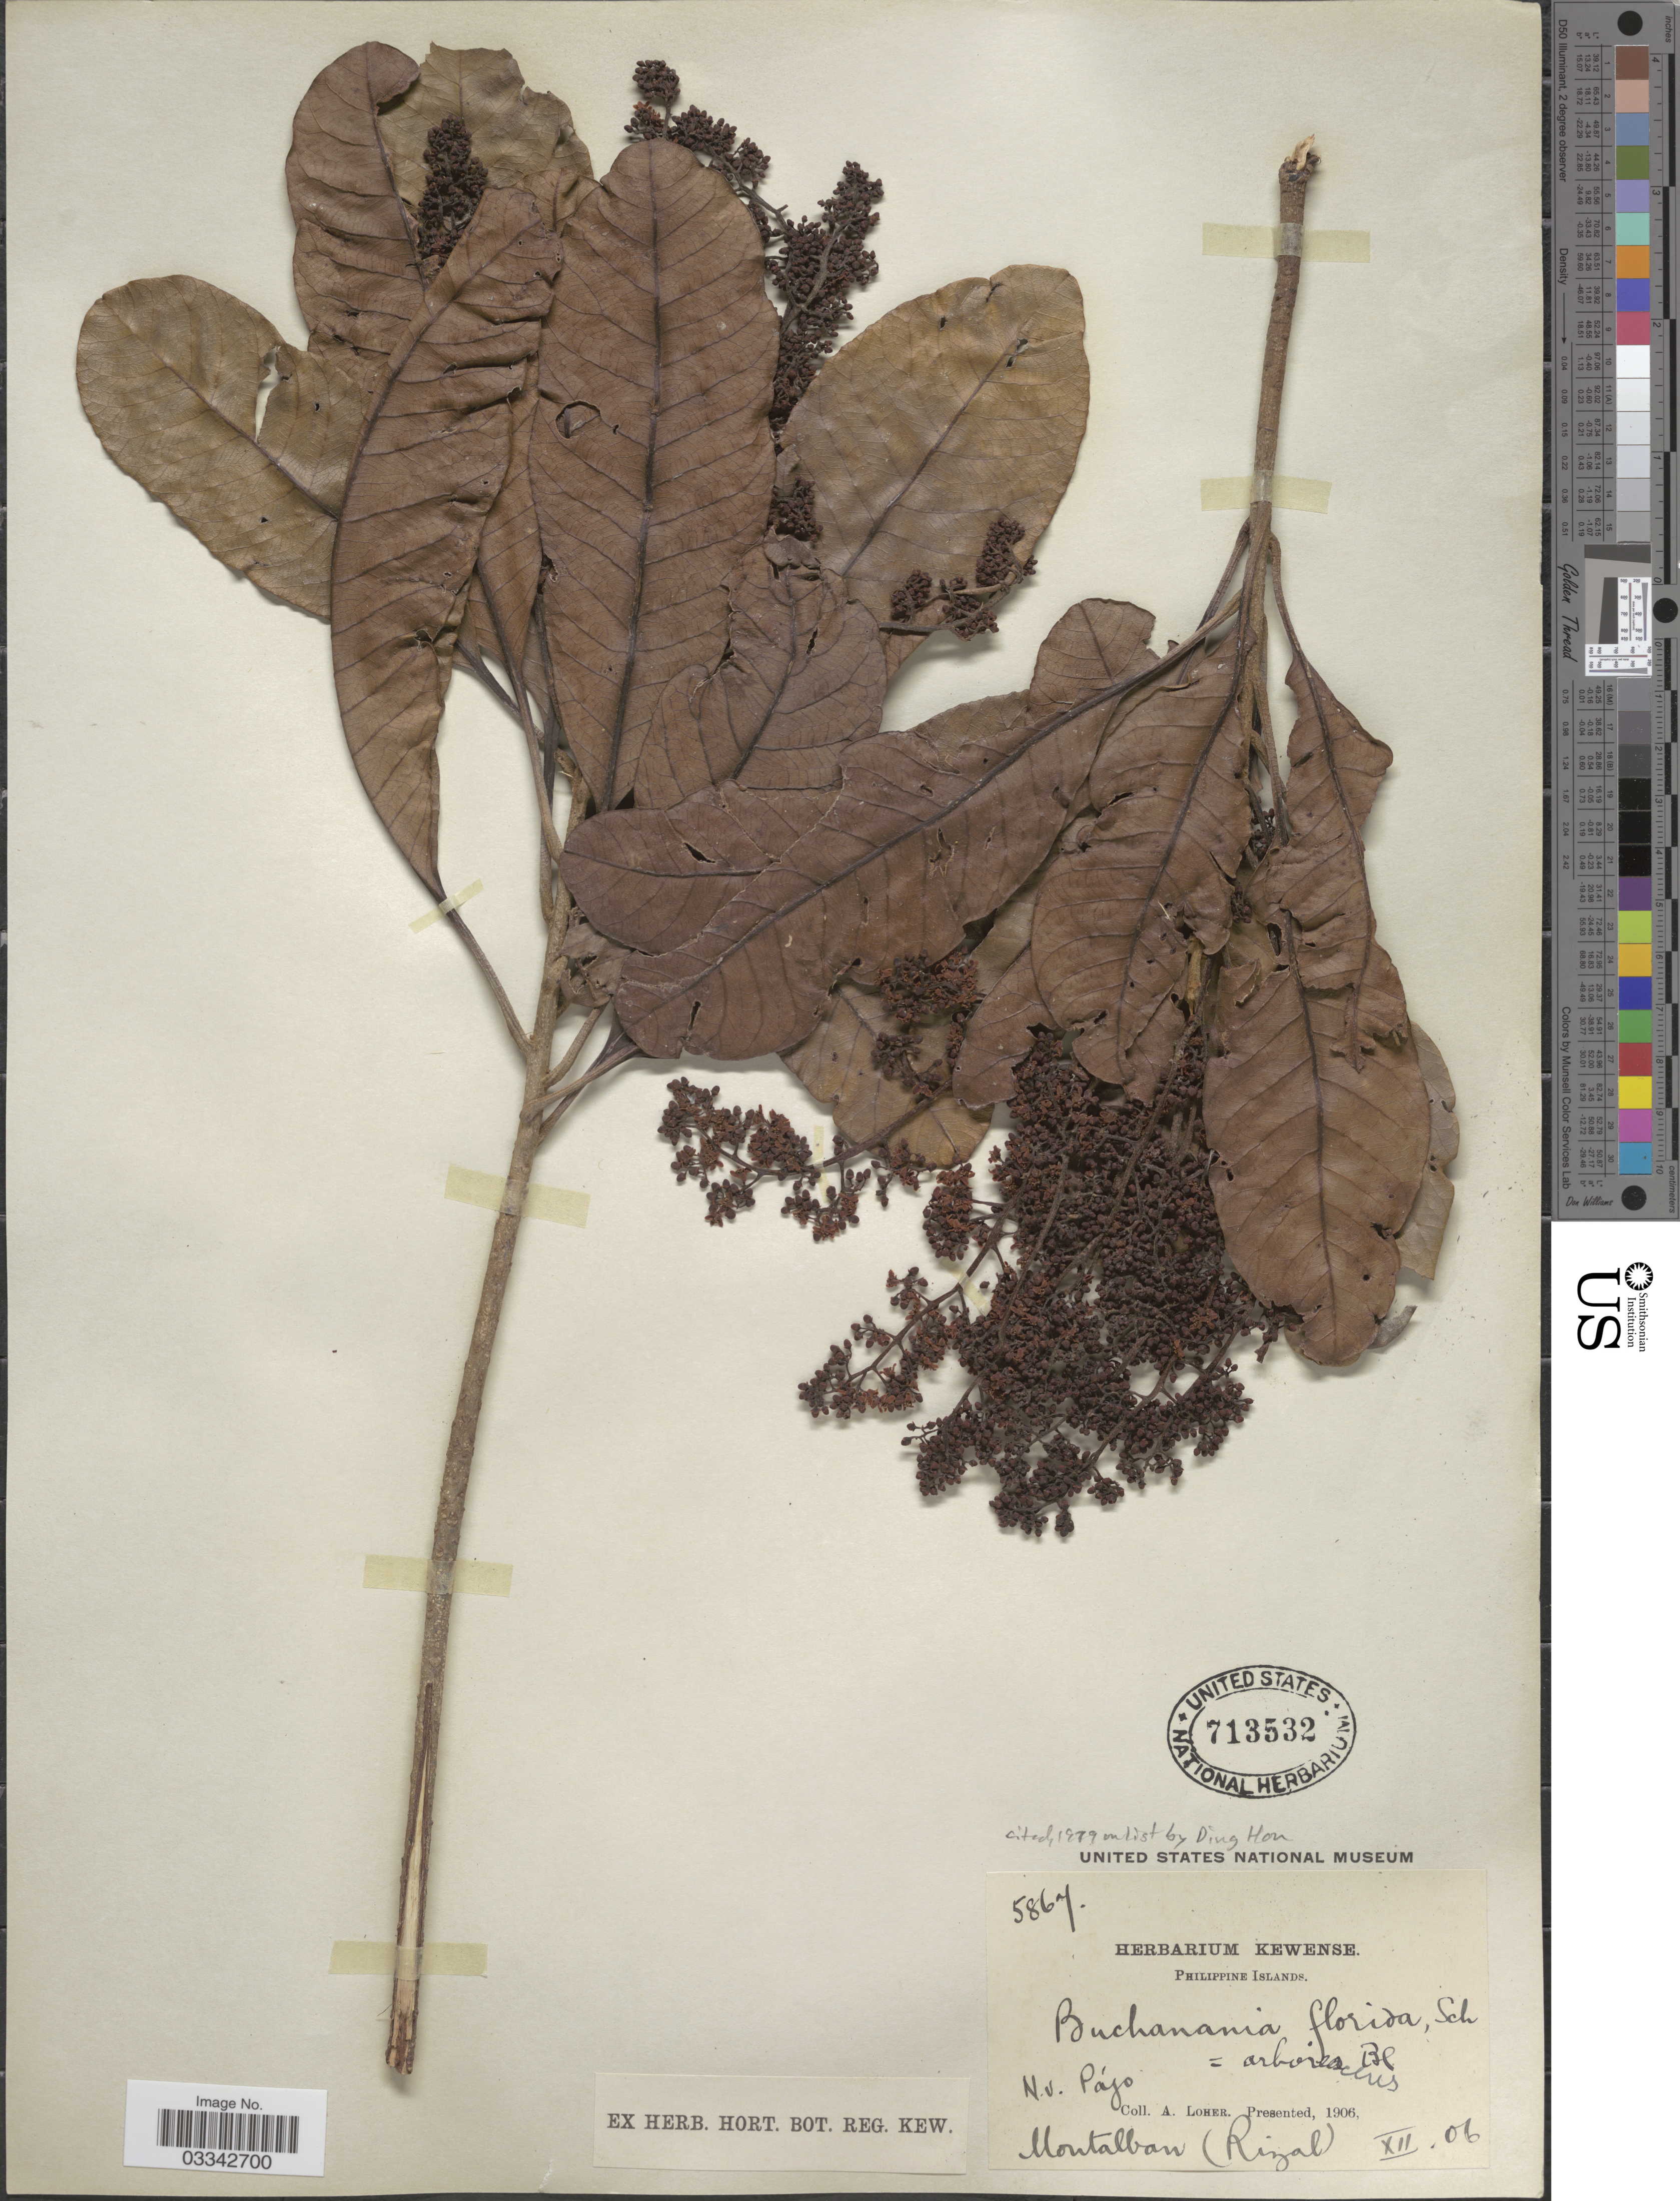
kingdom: Plantae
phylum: Tracheophyta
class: Magnoliopsida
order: Sapindales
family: Anacardiaceae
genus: Buchanania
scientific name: Buchanania arborescens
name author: (Blume) Blume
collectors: A. Loher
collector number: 5867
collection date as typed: Transcribed d/m/y: /12/6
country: Philippines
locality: Philippine Islands. Montalban (Rizal).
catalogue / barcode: US 713532